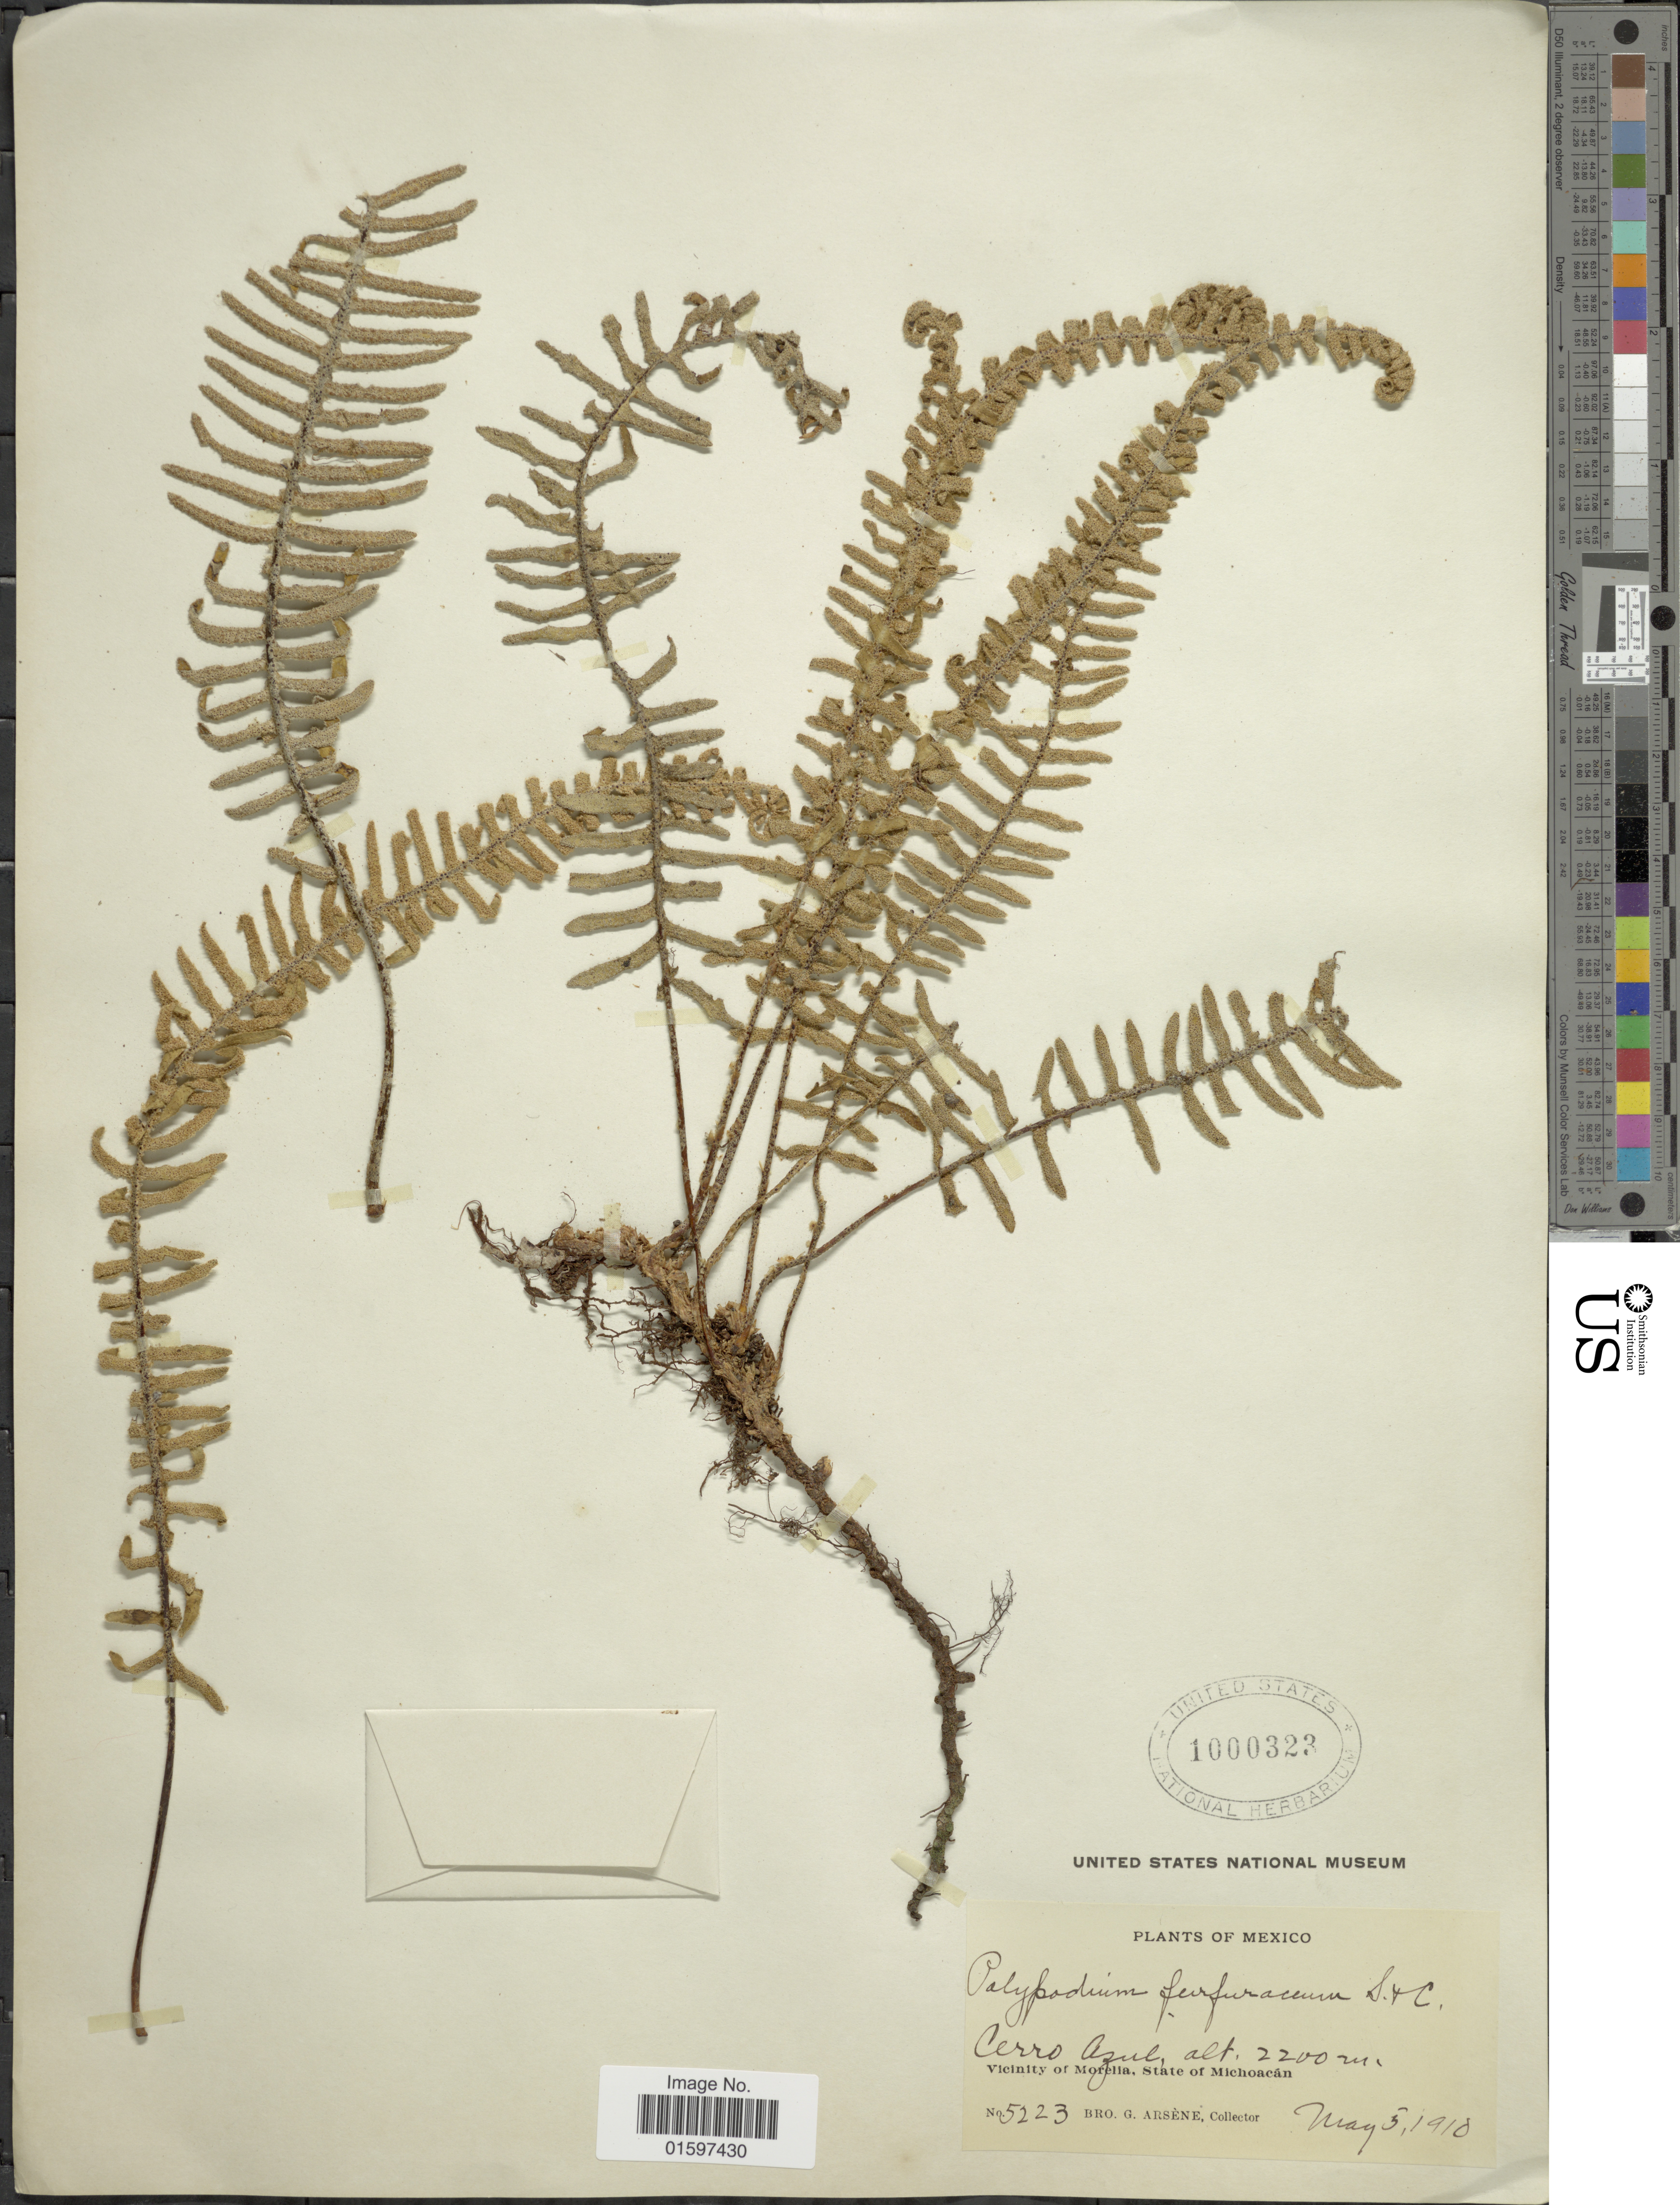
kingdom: Plantae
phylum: Tracheophyta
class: Polypodiopsida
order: Polypodiales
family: Polypodiaceae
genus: Pleopeltis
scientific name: Pleopeltis furfuracea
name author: (Schltdl. & Cham.) A.R. Sm. & Tejero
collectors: Bro. G. Arsène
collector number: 5223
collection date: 1910-05-05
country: Mexico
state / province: Michoacán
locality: Mexico, Cerro Azul, Vicinity of Morelia, State of Michoacán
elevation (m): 2200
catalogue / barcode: US 1000323